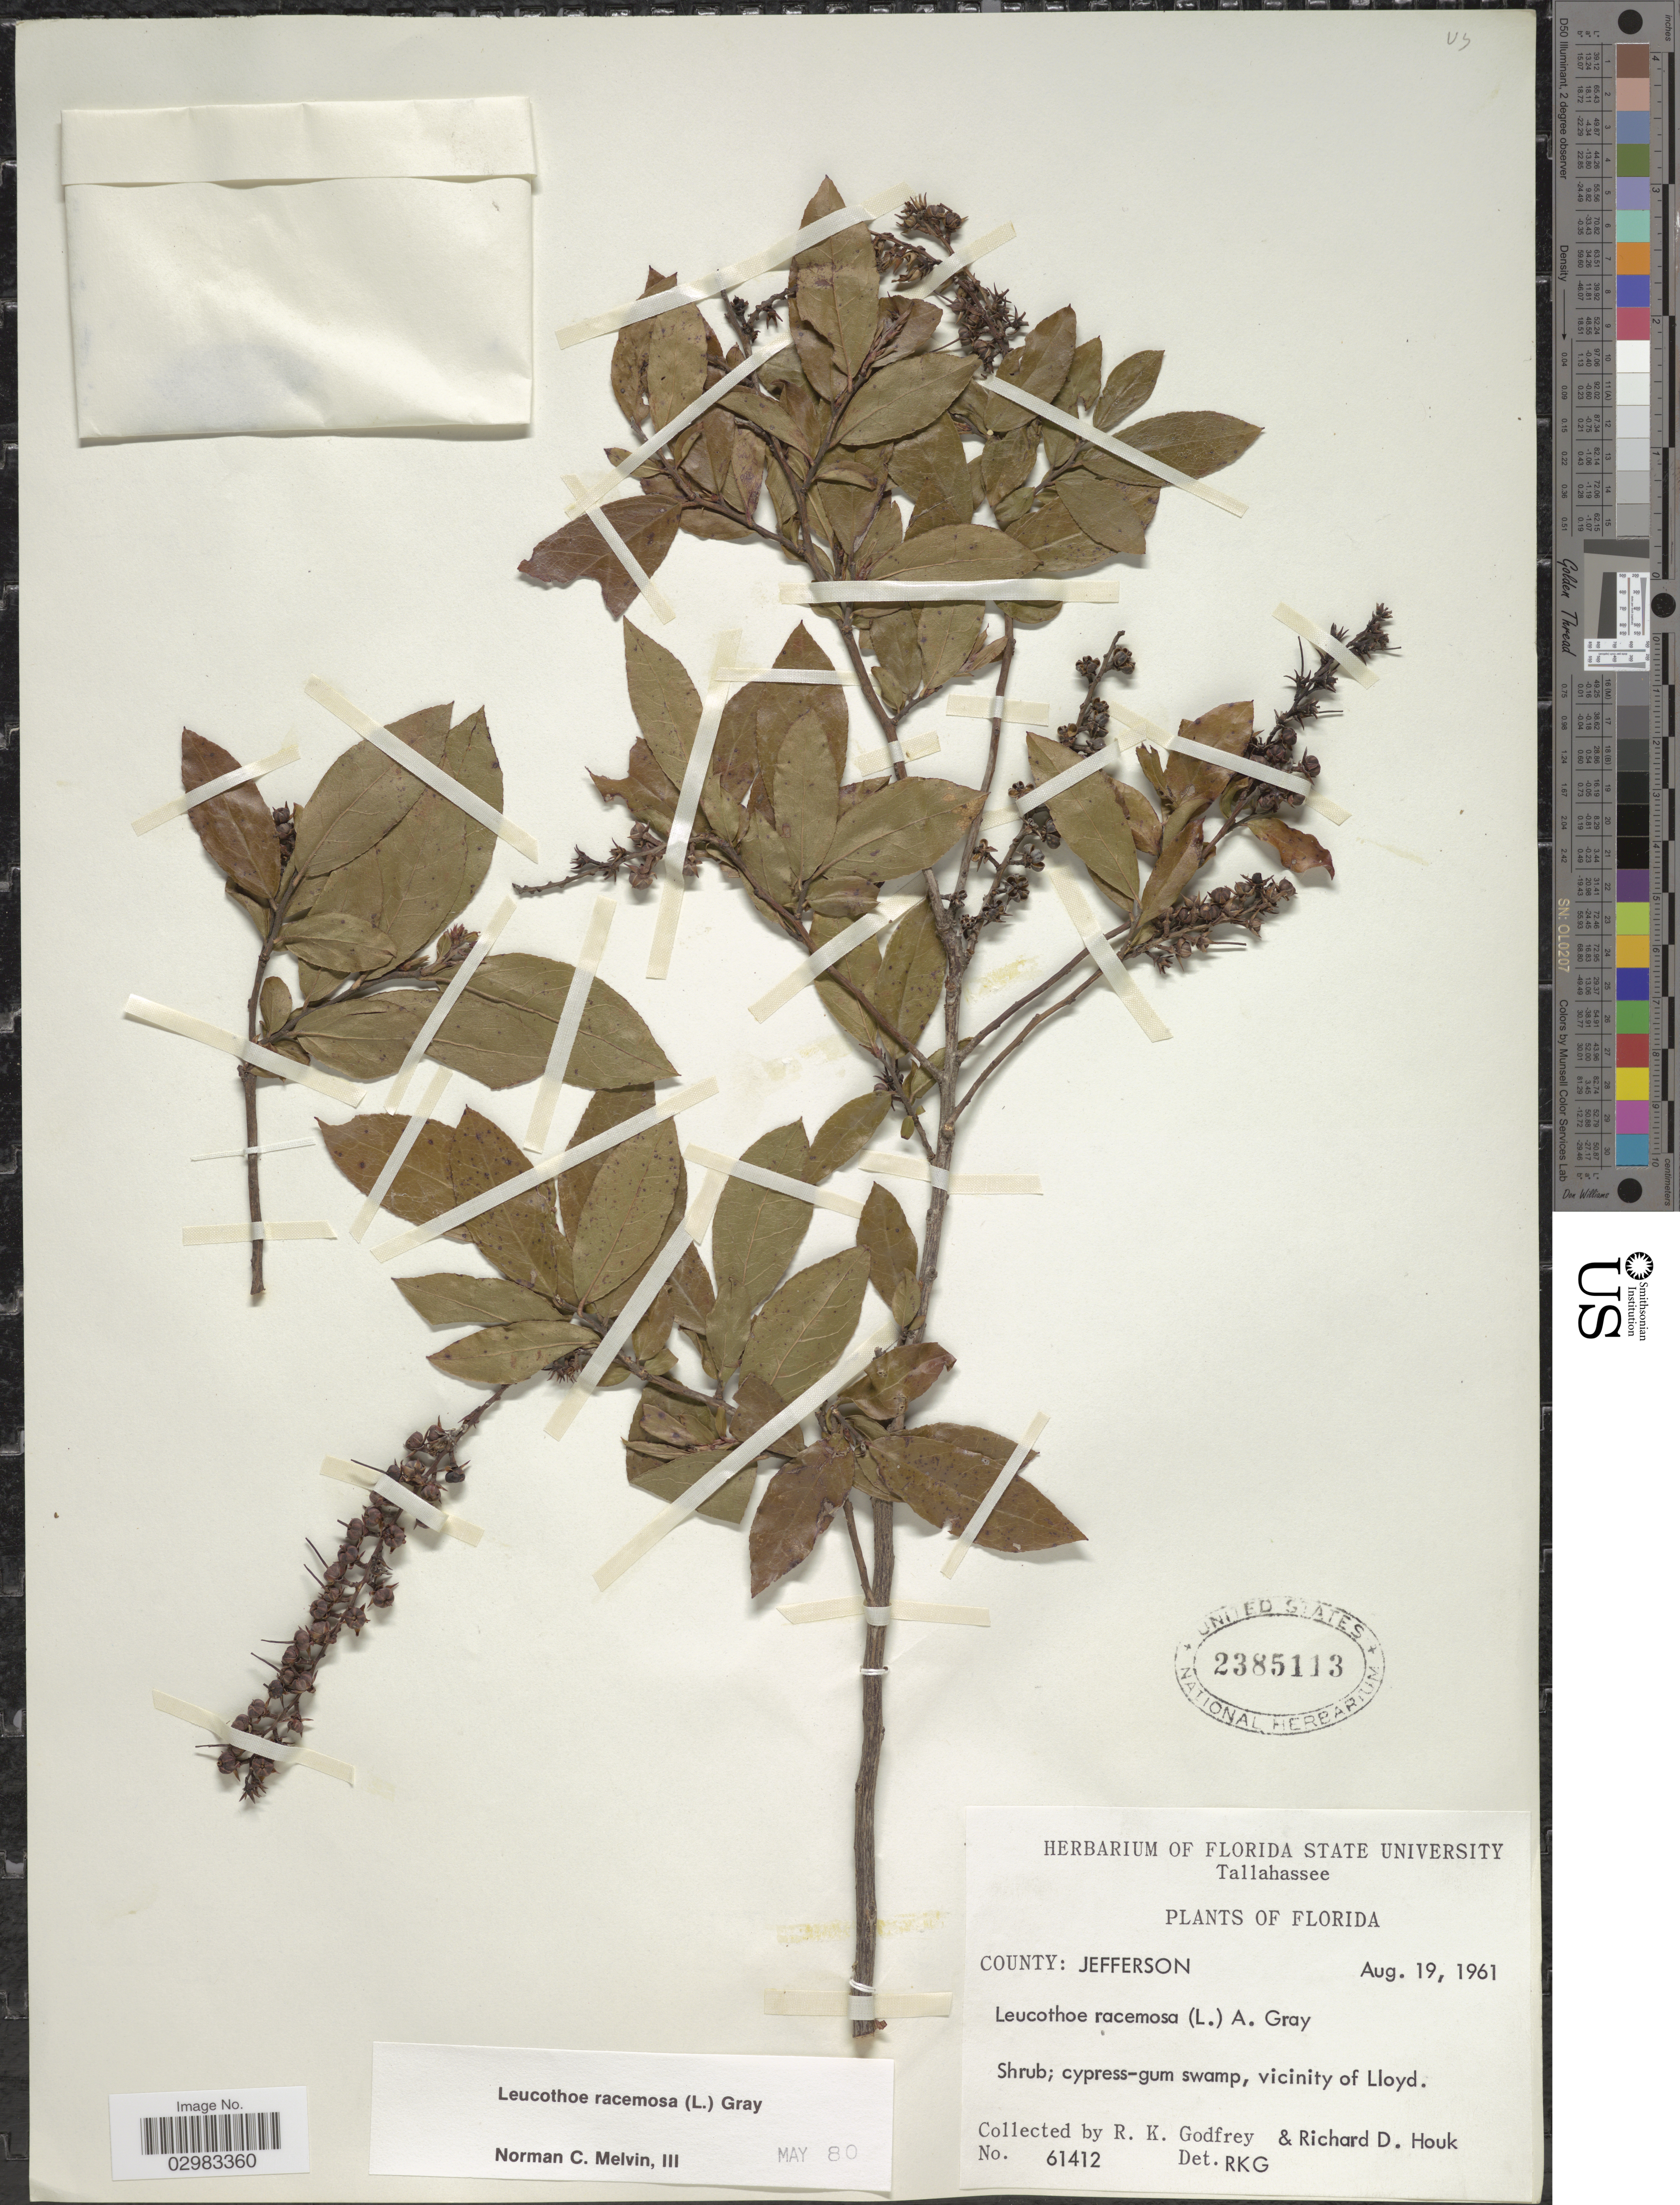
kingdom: Plantae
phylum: Tracheophyta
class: Magnoliopsida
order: Ericales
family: Ericaceae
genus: Leucothoe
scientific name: Leucothoë racemosa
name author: (L.) A. Gray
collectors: R. K. Godfrey & R. Houk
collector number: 61412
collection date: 1961-08-19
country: United States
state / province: Florida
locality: County: Jefferson. Vicinity of Lloyd.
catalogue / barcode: US 2385113